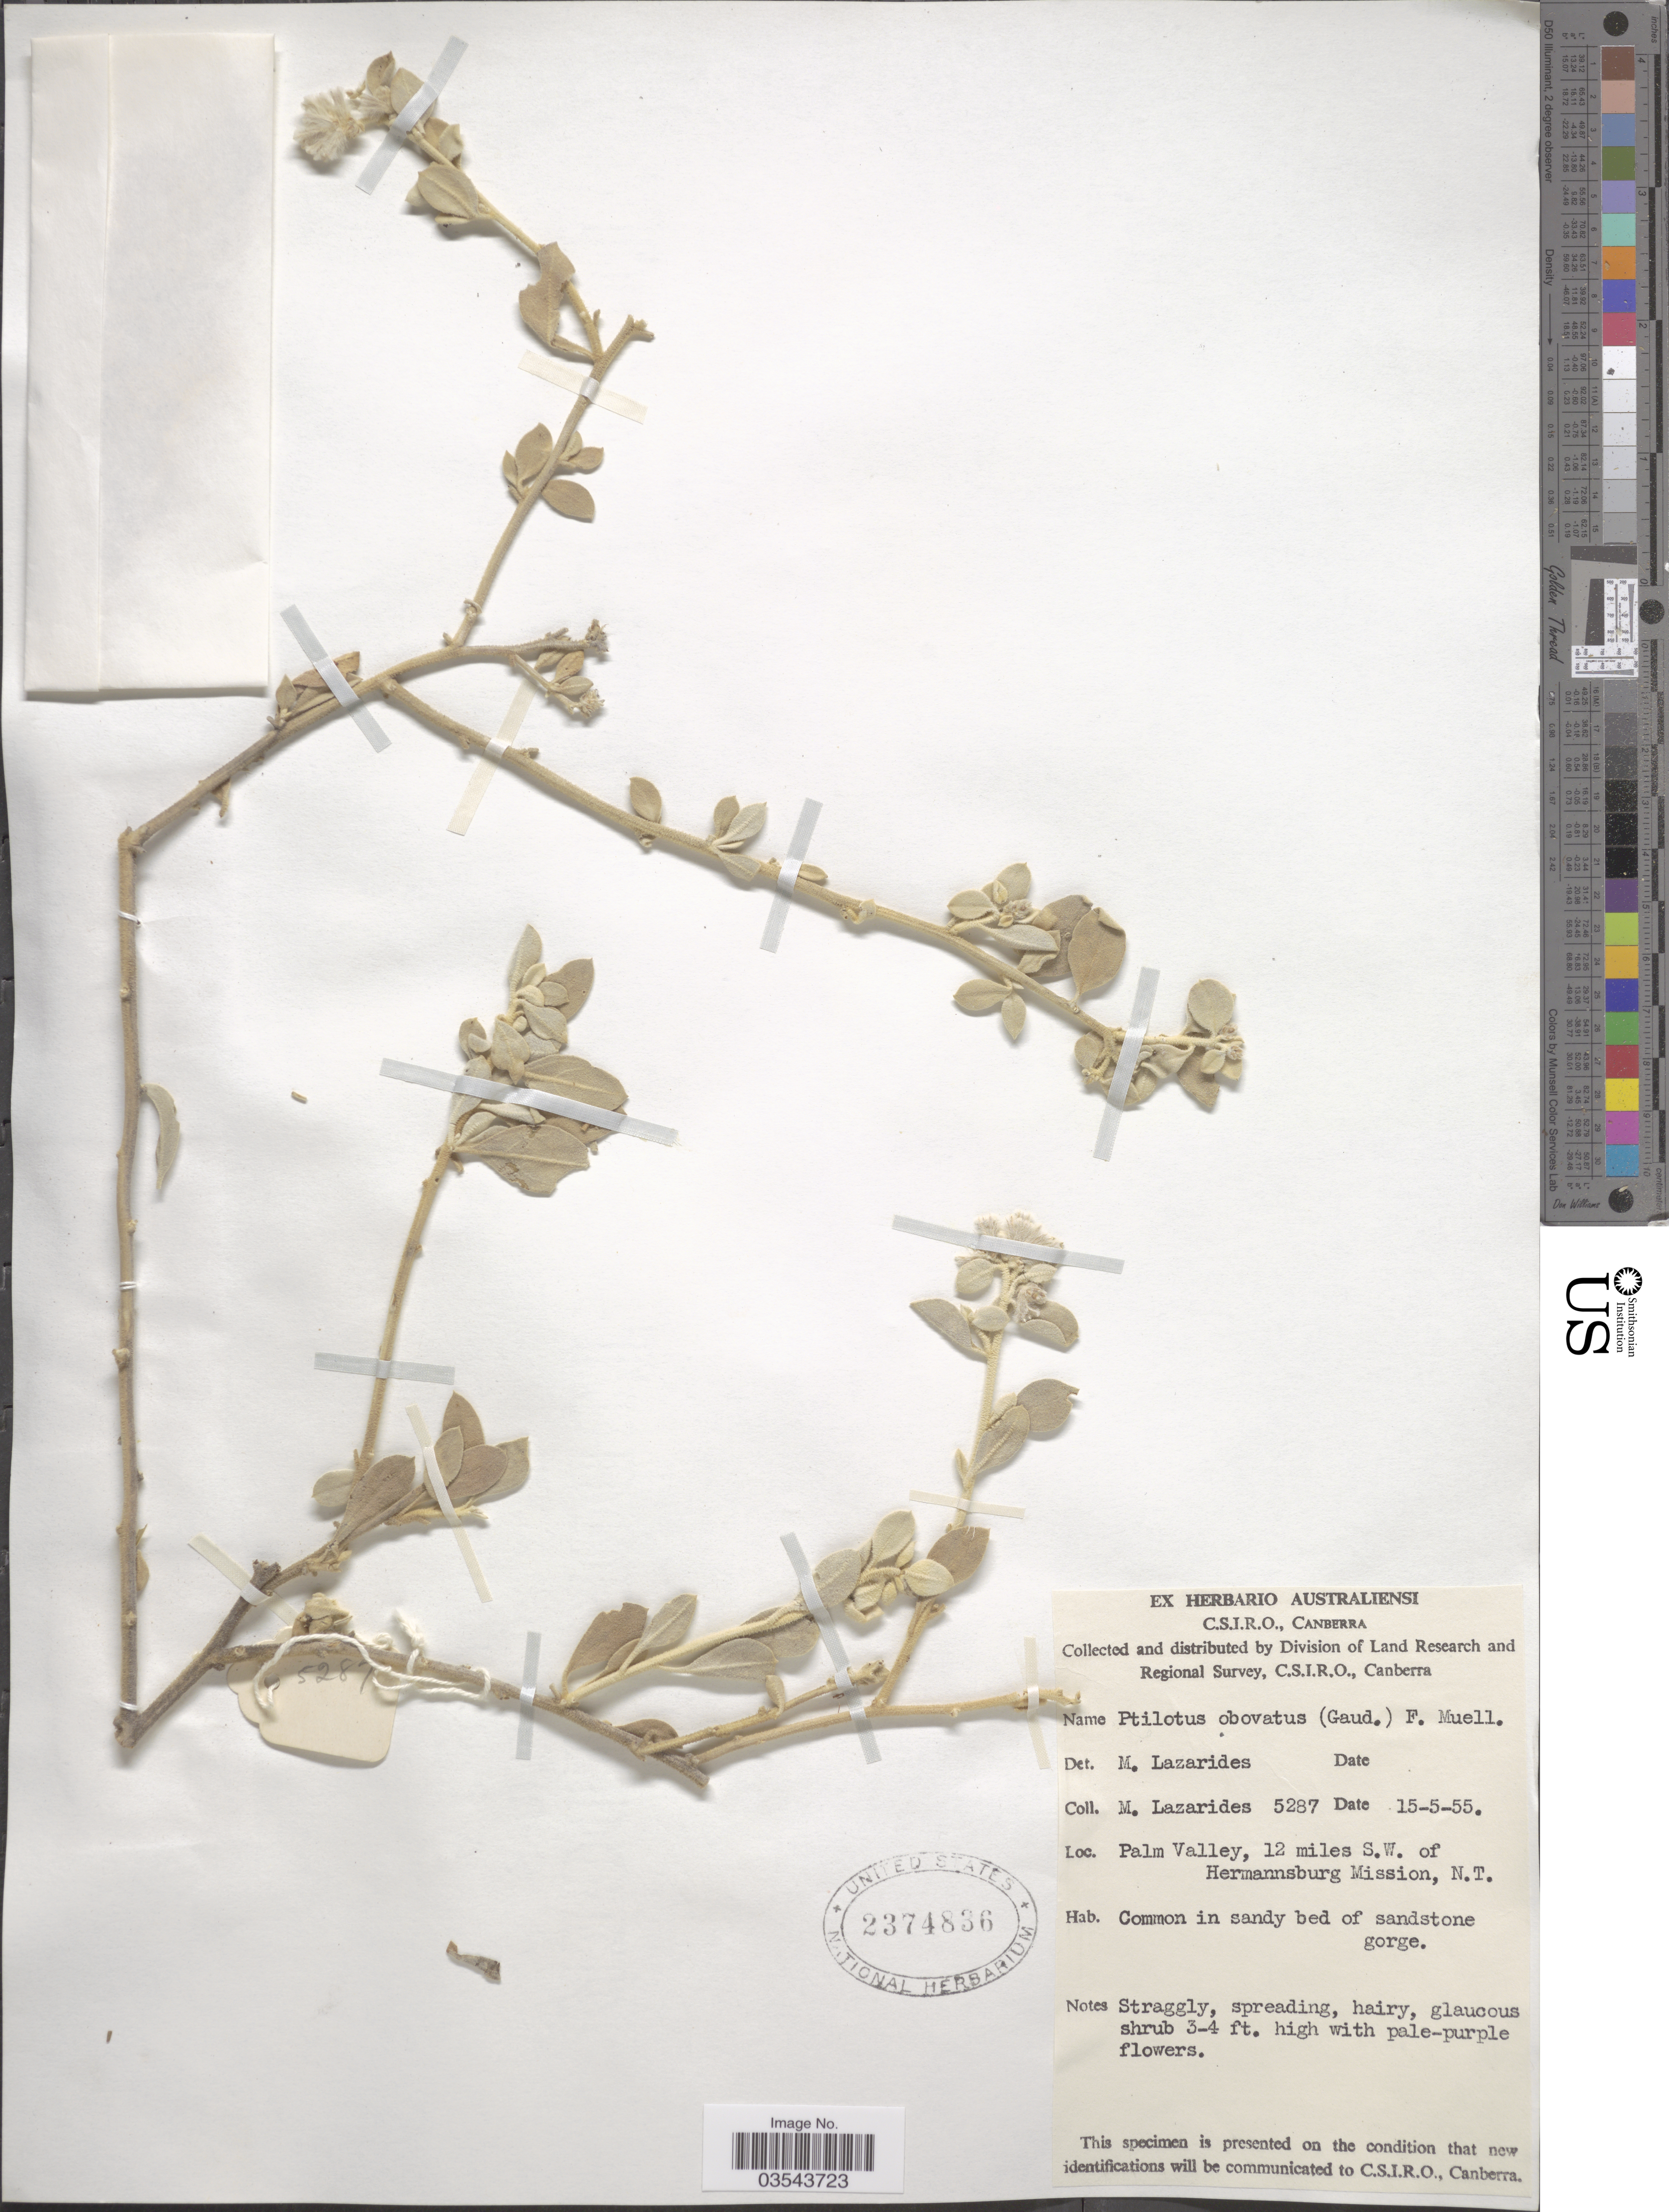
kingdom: Plantae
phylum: Tracheophyta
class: Magnoliopsida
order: Caryophyllales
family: Amaranthaceae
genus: Ptilotus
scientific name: Ptilotus obovatus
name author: (Gaudich.) F. Muell.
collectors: M. Lazarides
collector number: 5287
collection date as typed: Transcribed d/m/y: 15/5/55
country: Australia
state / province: Northern Territory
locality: Palm Valley, 12 miles S.W. of Hermannsburg Mission, N.T.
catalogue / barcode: US 2374836